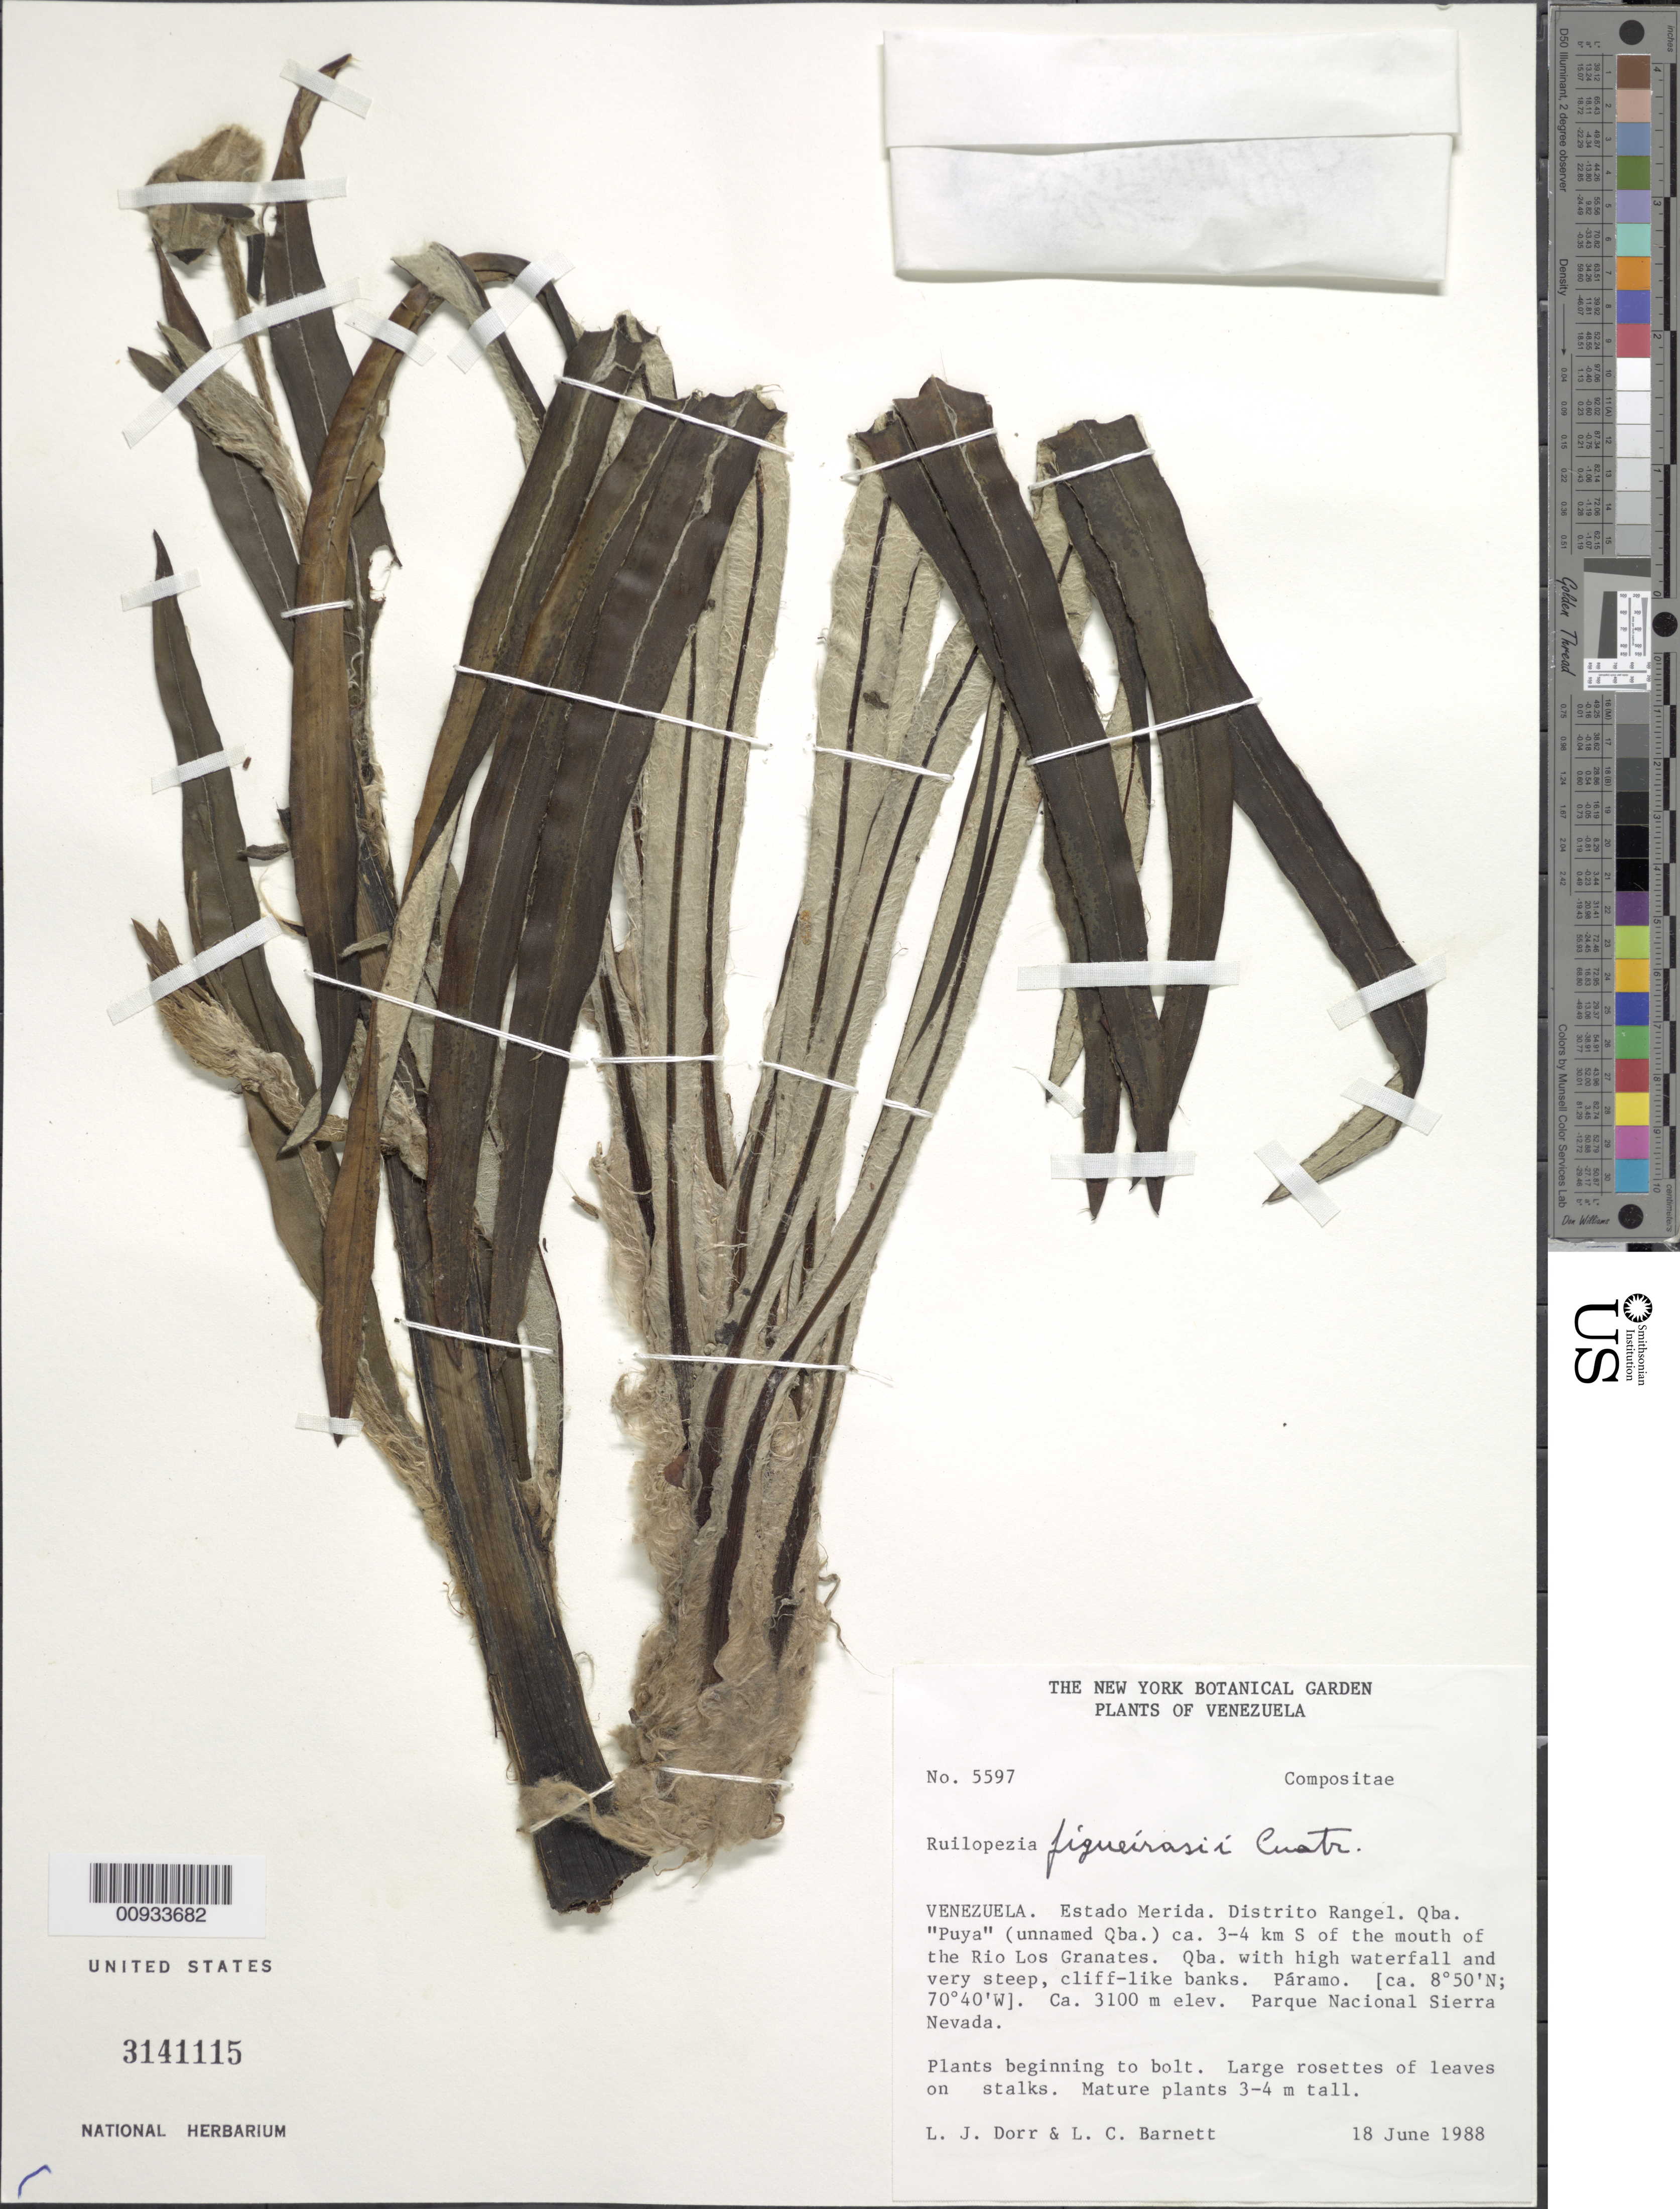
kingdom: Plantae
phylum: Tracheophyta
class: Magnoliopsida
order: Asterales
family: Asteraceae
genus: Ruilopezia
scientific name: Ruilopezia figueirasii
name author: (Cuatrec.) Cuatrec.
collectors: L. J. Dorr & L. C. Barnett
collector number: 5597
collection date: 1988-06-18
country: Venezuela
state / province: Mérida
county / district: Rangel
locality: Qba. Puya (unnamed Qba.), ca 3-4 km S of the mouth of the Rio Los Granates, Qba., Parque Nacional Sierra Nevada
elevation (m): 3100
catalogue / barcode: US 3141115